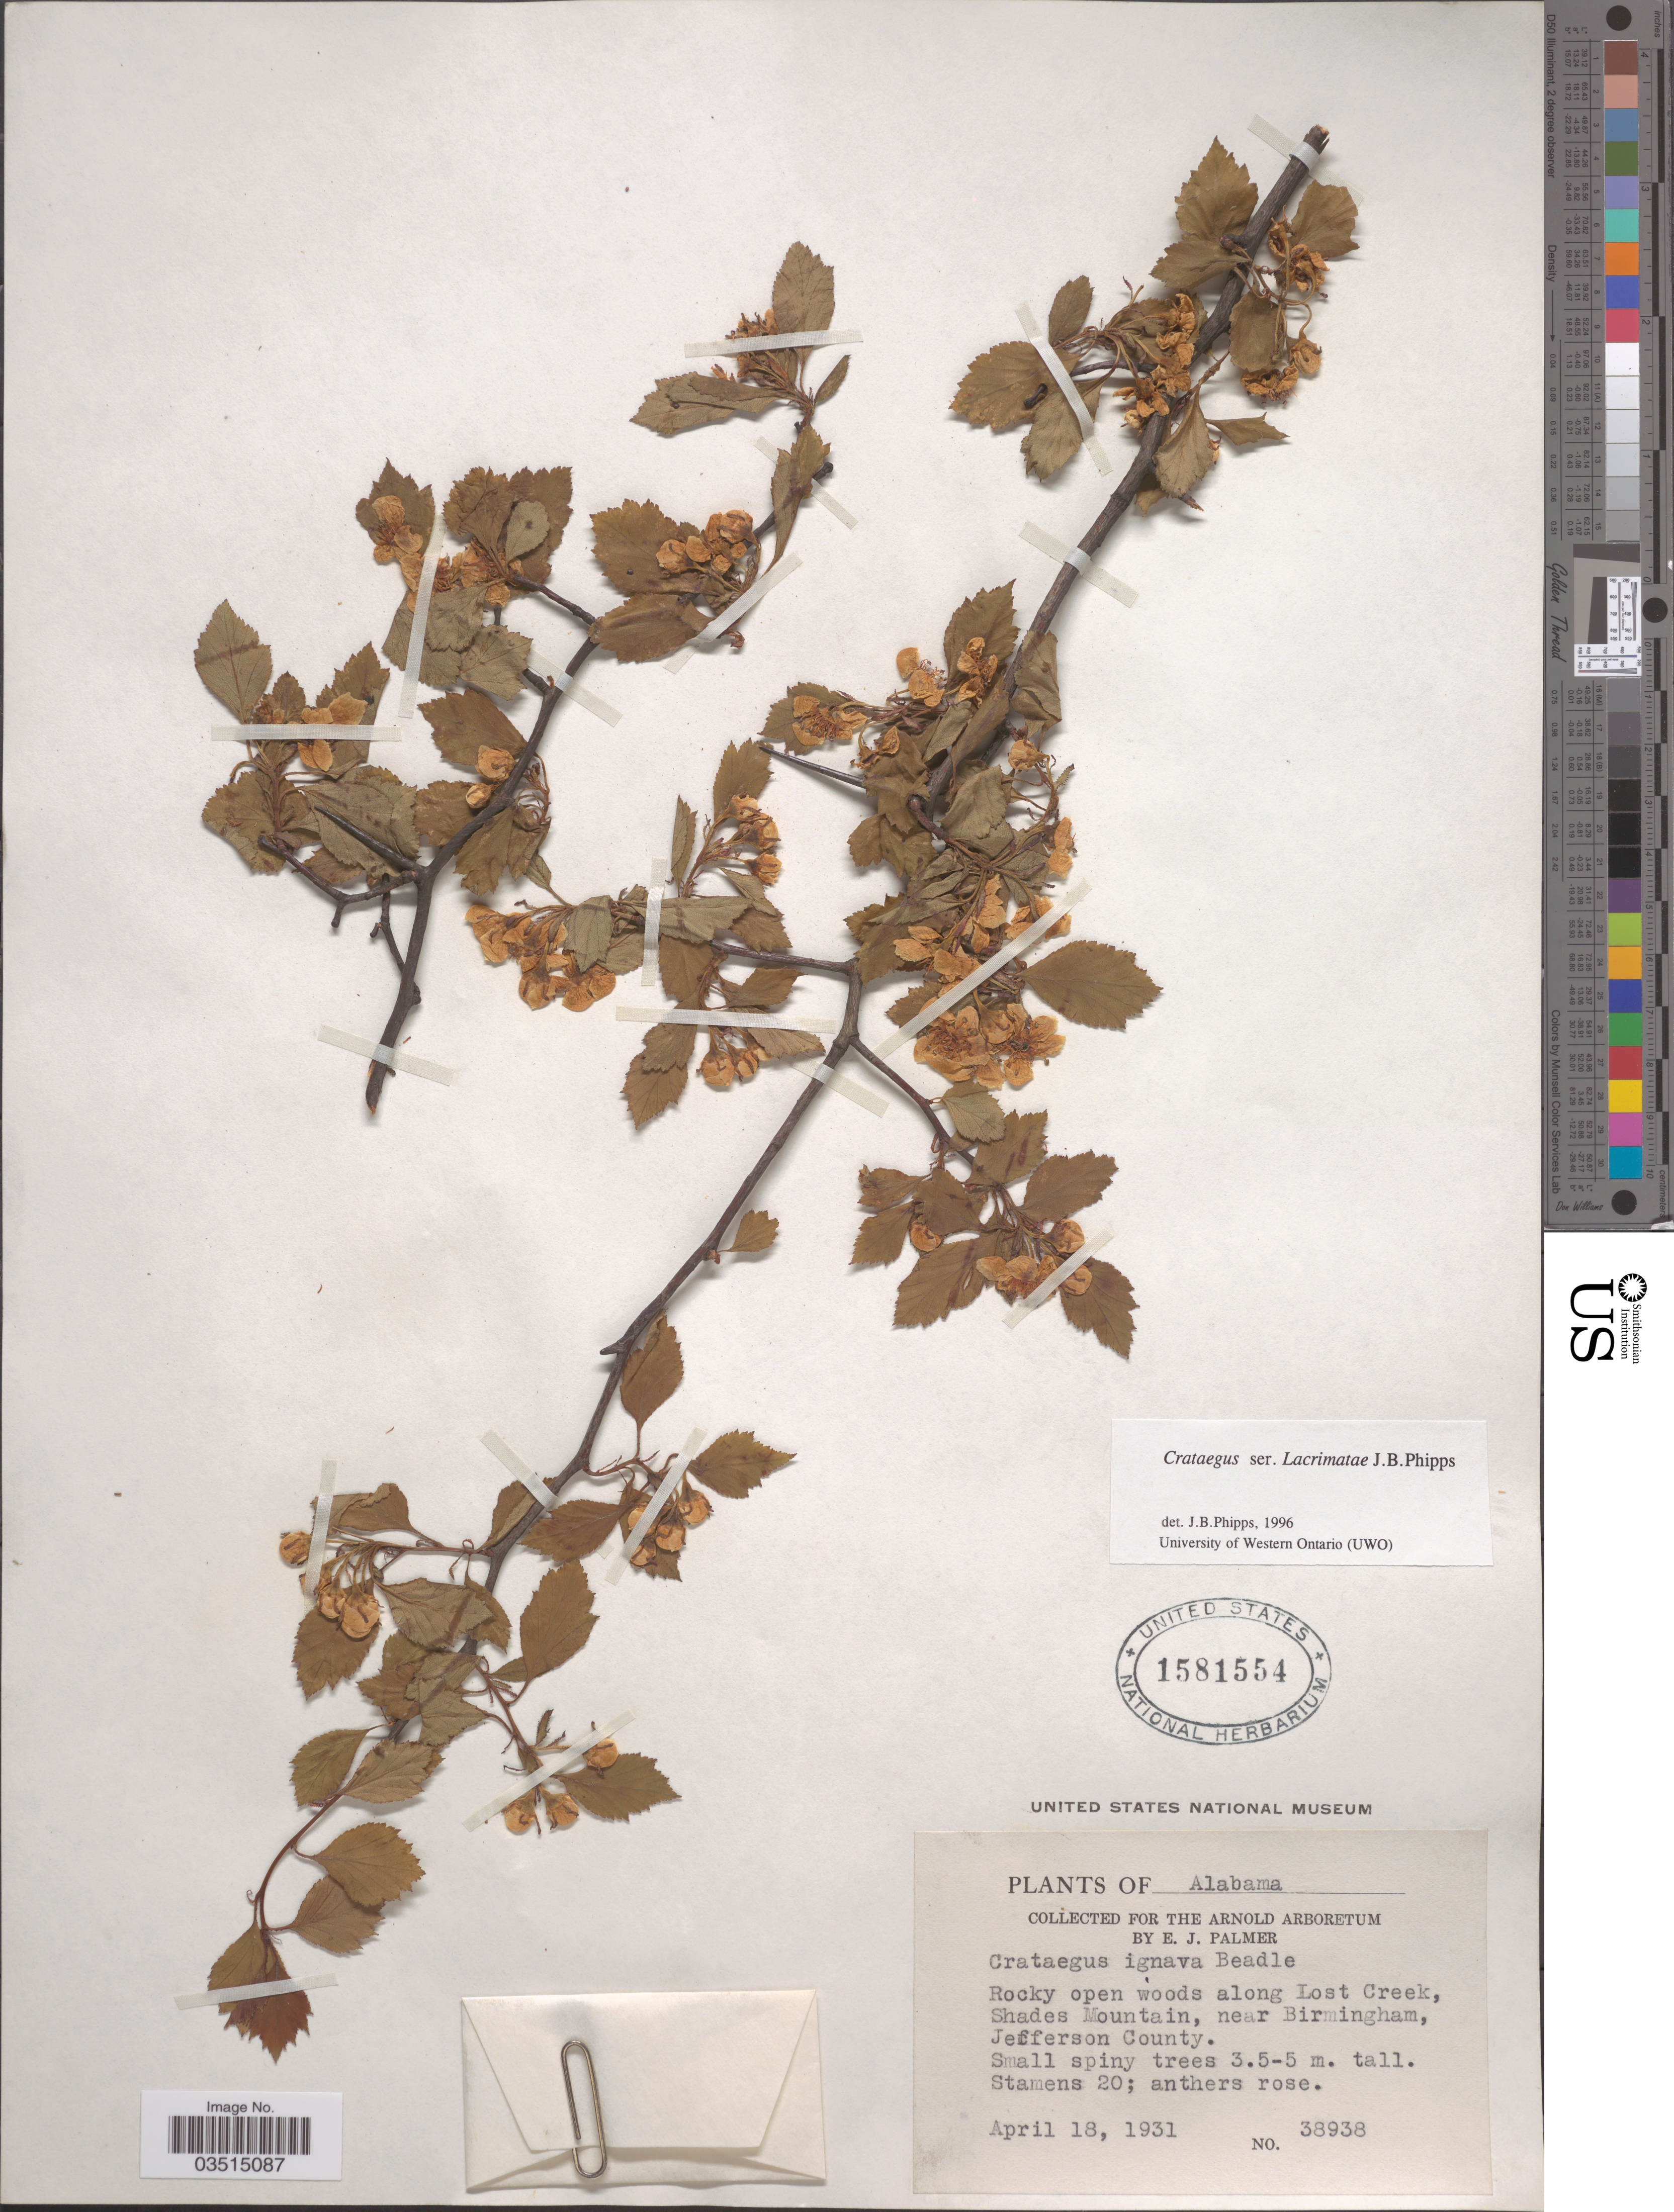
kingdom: Plantae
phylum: Tracheophyta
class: Magnoliopsida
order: Rosales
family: Rosaceae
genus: Crataegus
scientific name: Crataegus ignava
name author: Beadle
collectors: E. J. Palmer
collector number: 38938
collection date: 1931-04-18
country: United States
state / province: Alabama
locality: Rocky open woods along Lost Creek, Shades Mountain, near Birmingham, Jefferson County.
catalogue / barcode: US 1581554